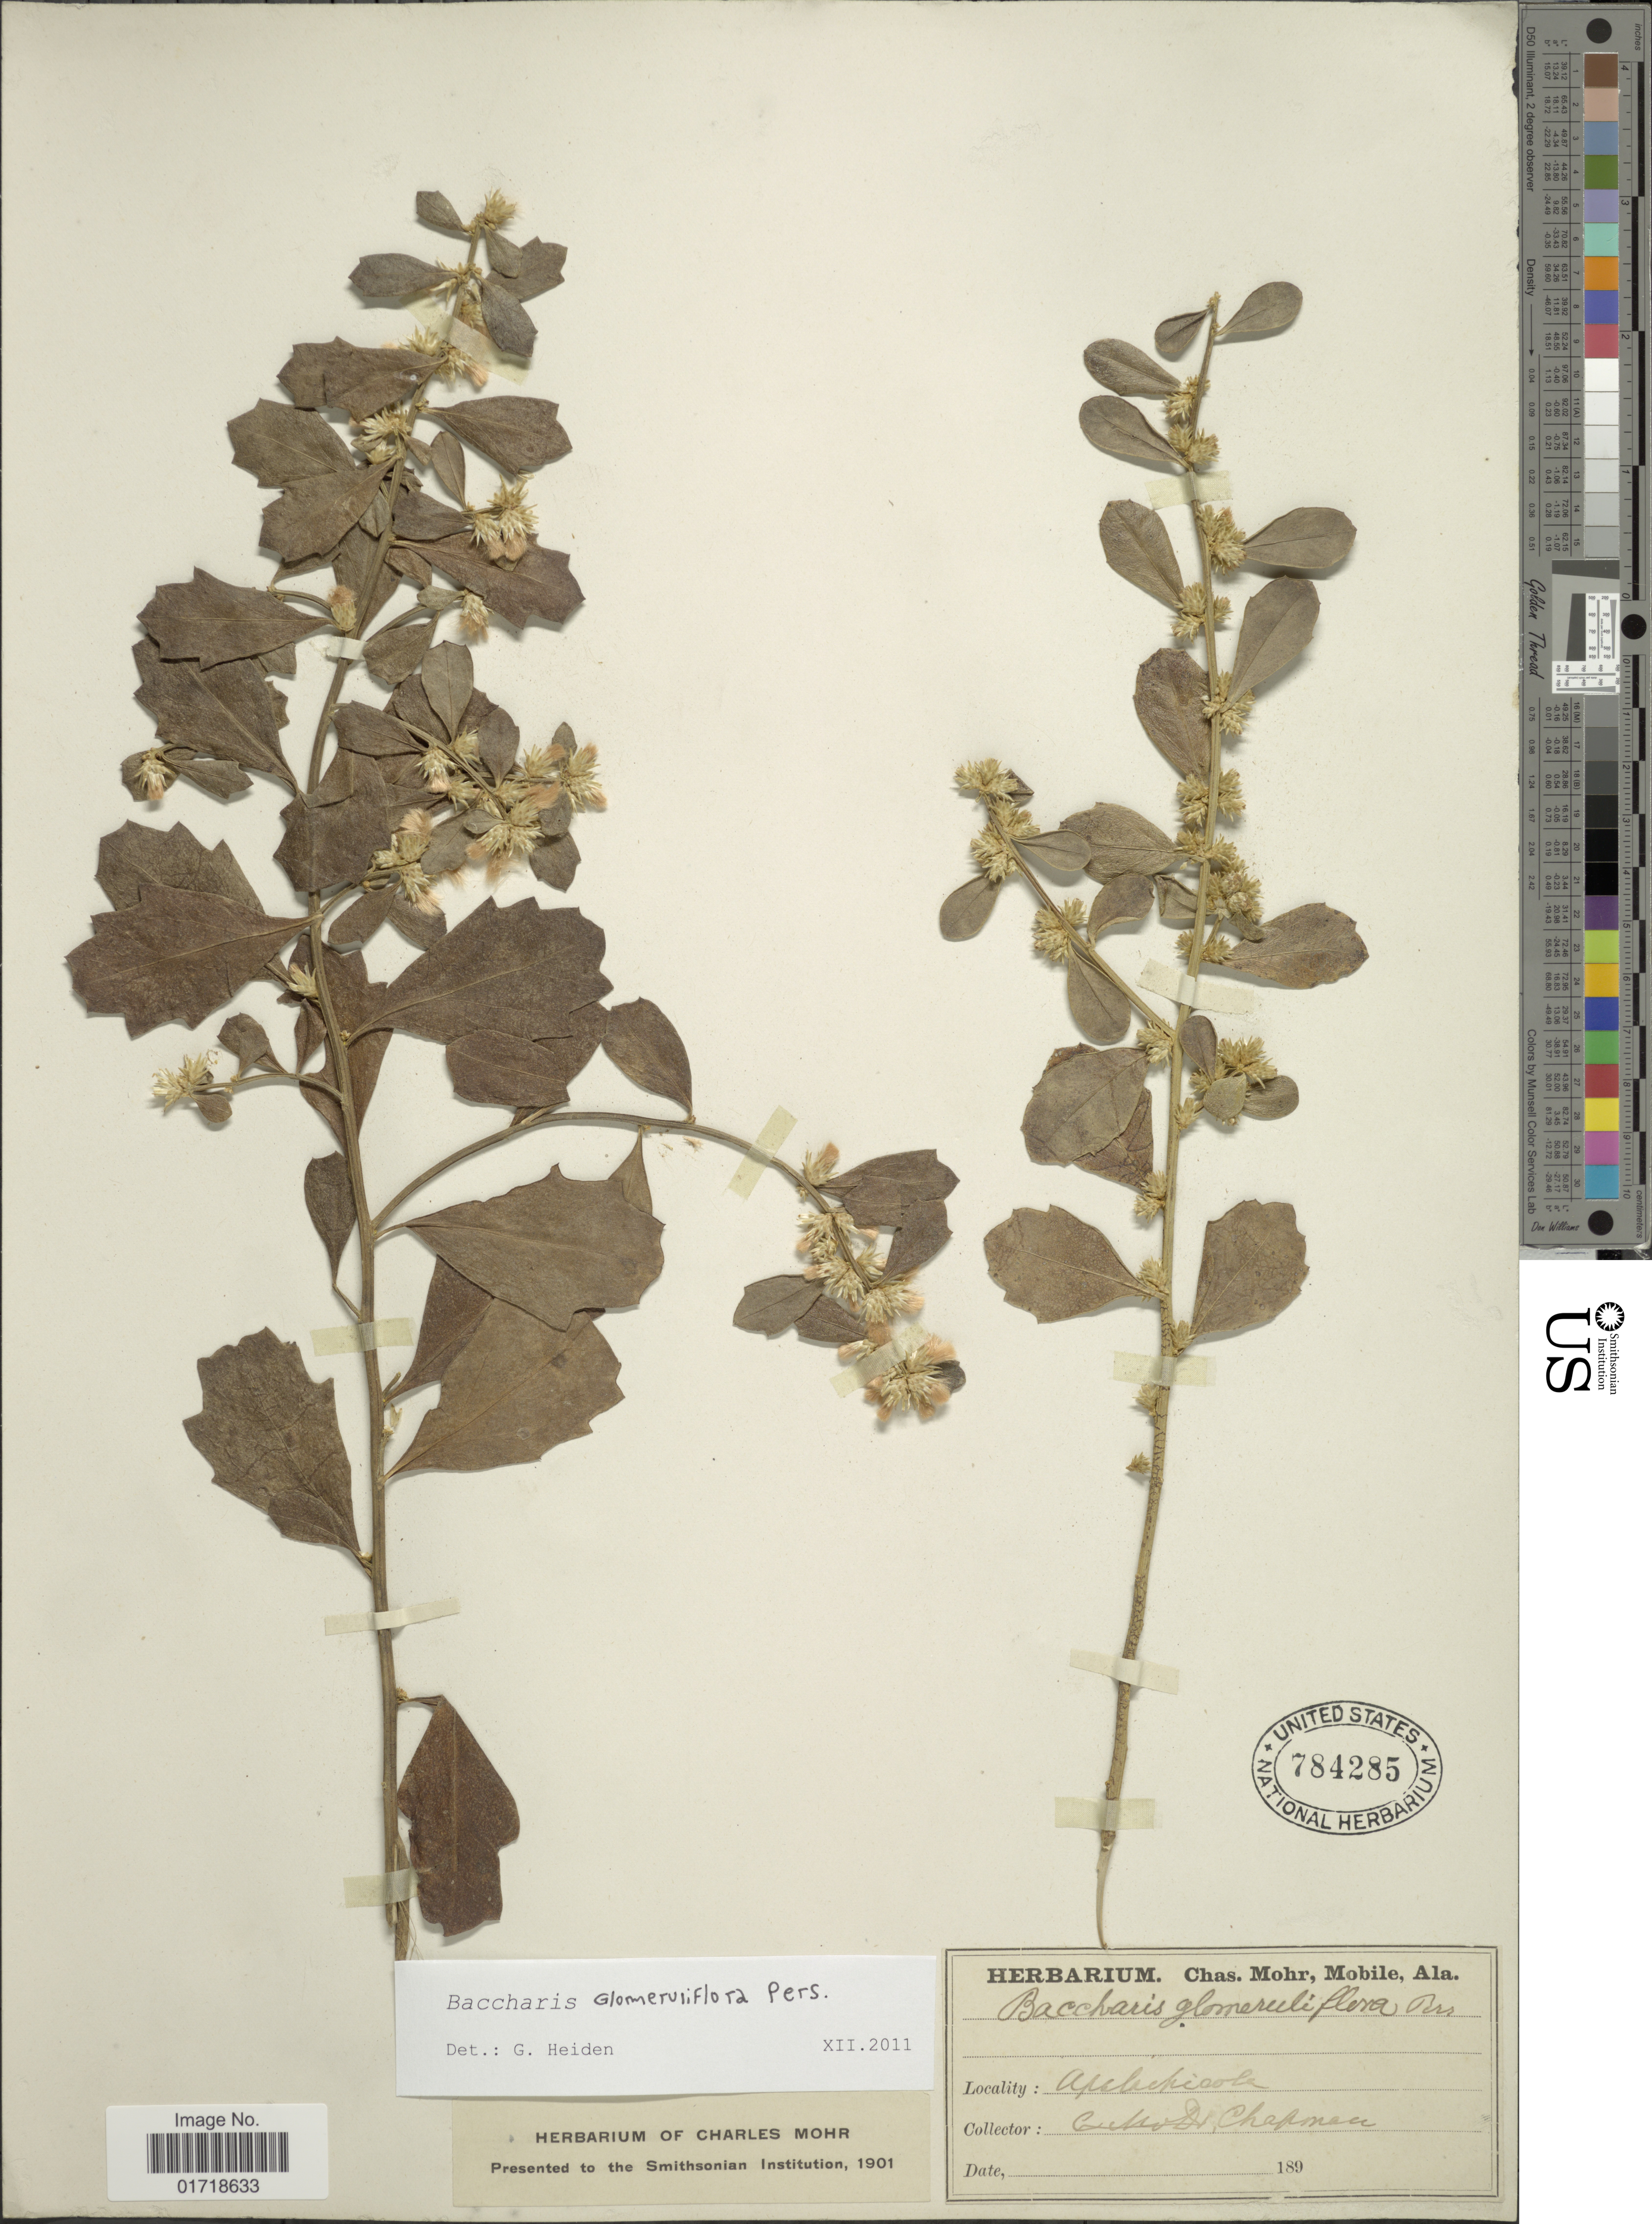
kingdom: Plantae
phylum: Tracheophyta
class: Magnoliopsida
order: Asterales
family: Asteraceae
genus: Baccharis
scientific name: Baccharis glomeruliflora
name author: Pers.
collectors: A. Chapman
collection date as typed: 189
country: United States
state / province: Florida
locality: Apalachcola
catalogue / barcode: US 784285